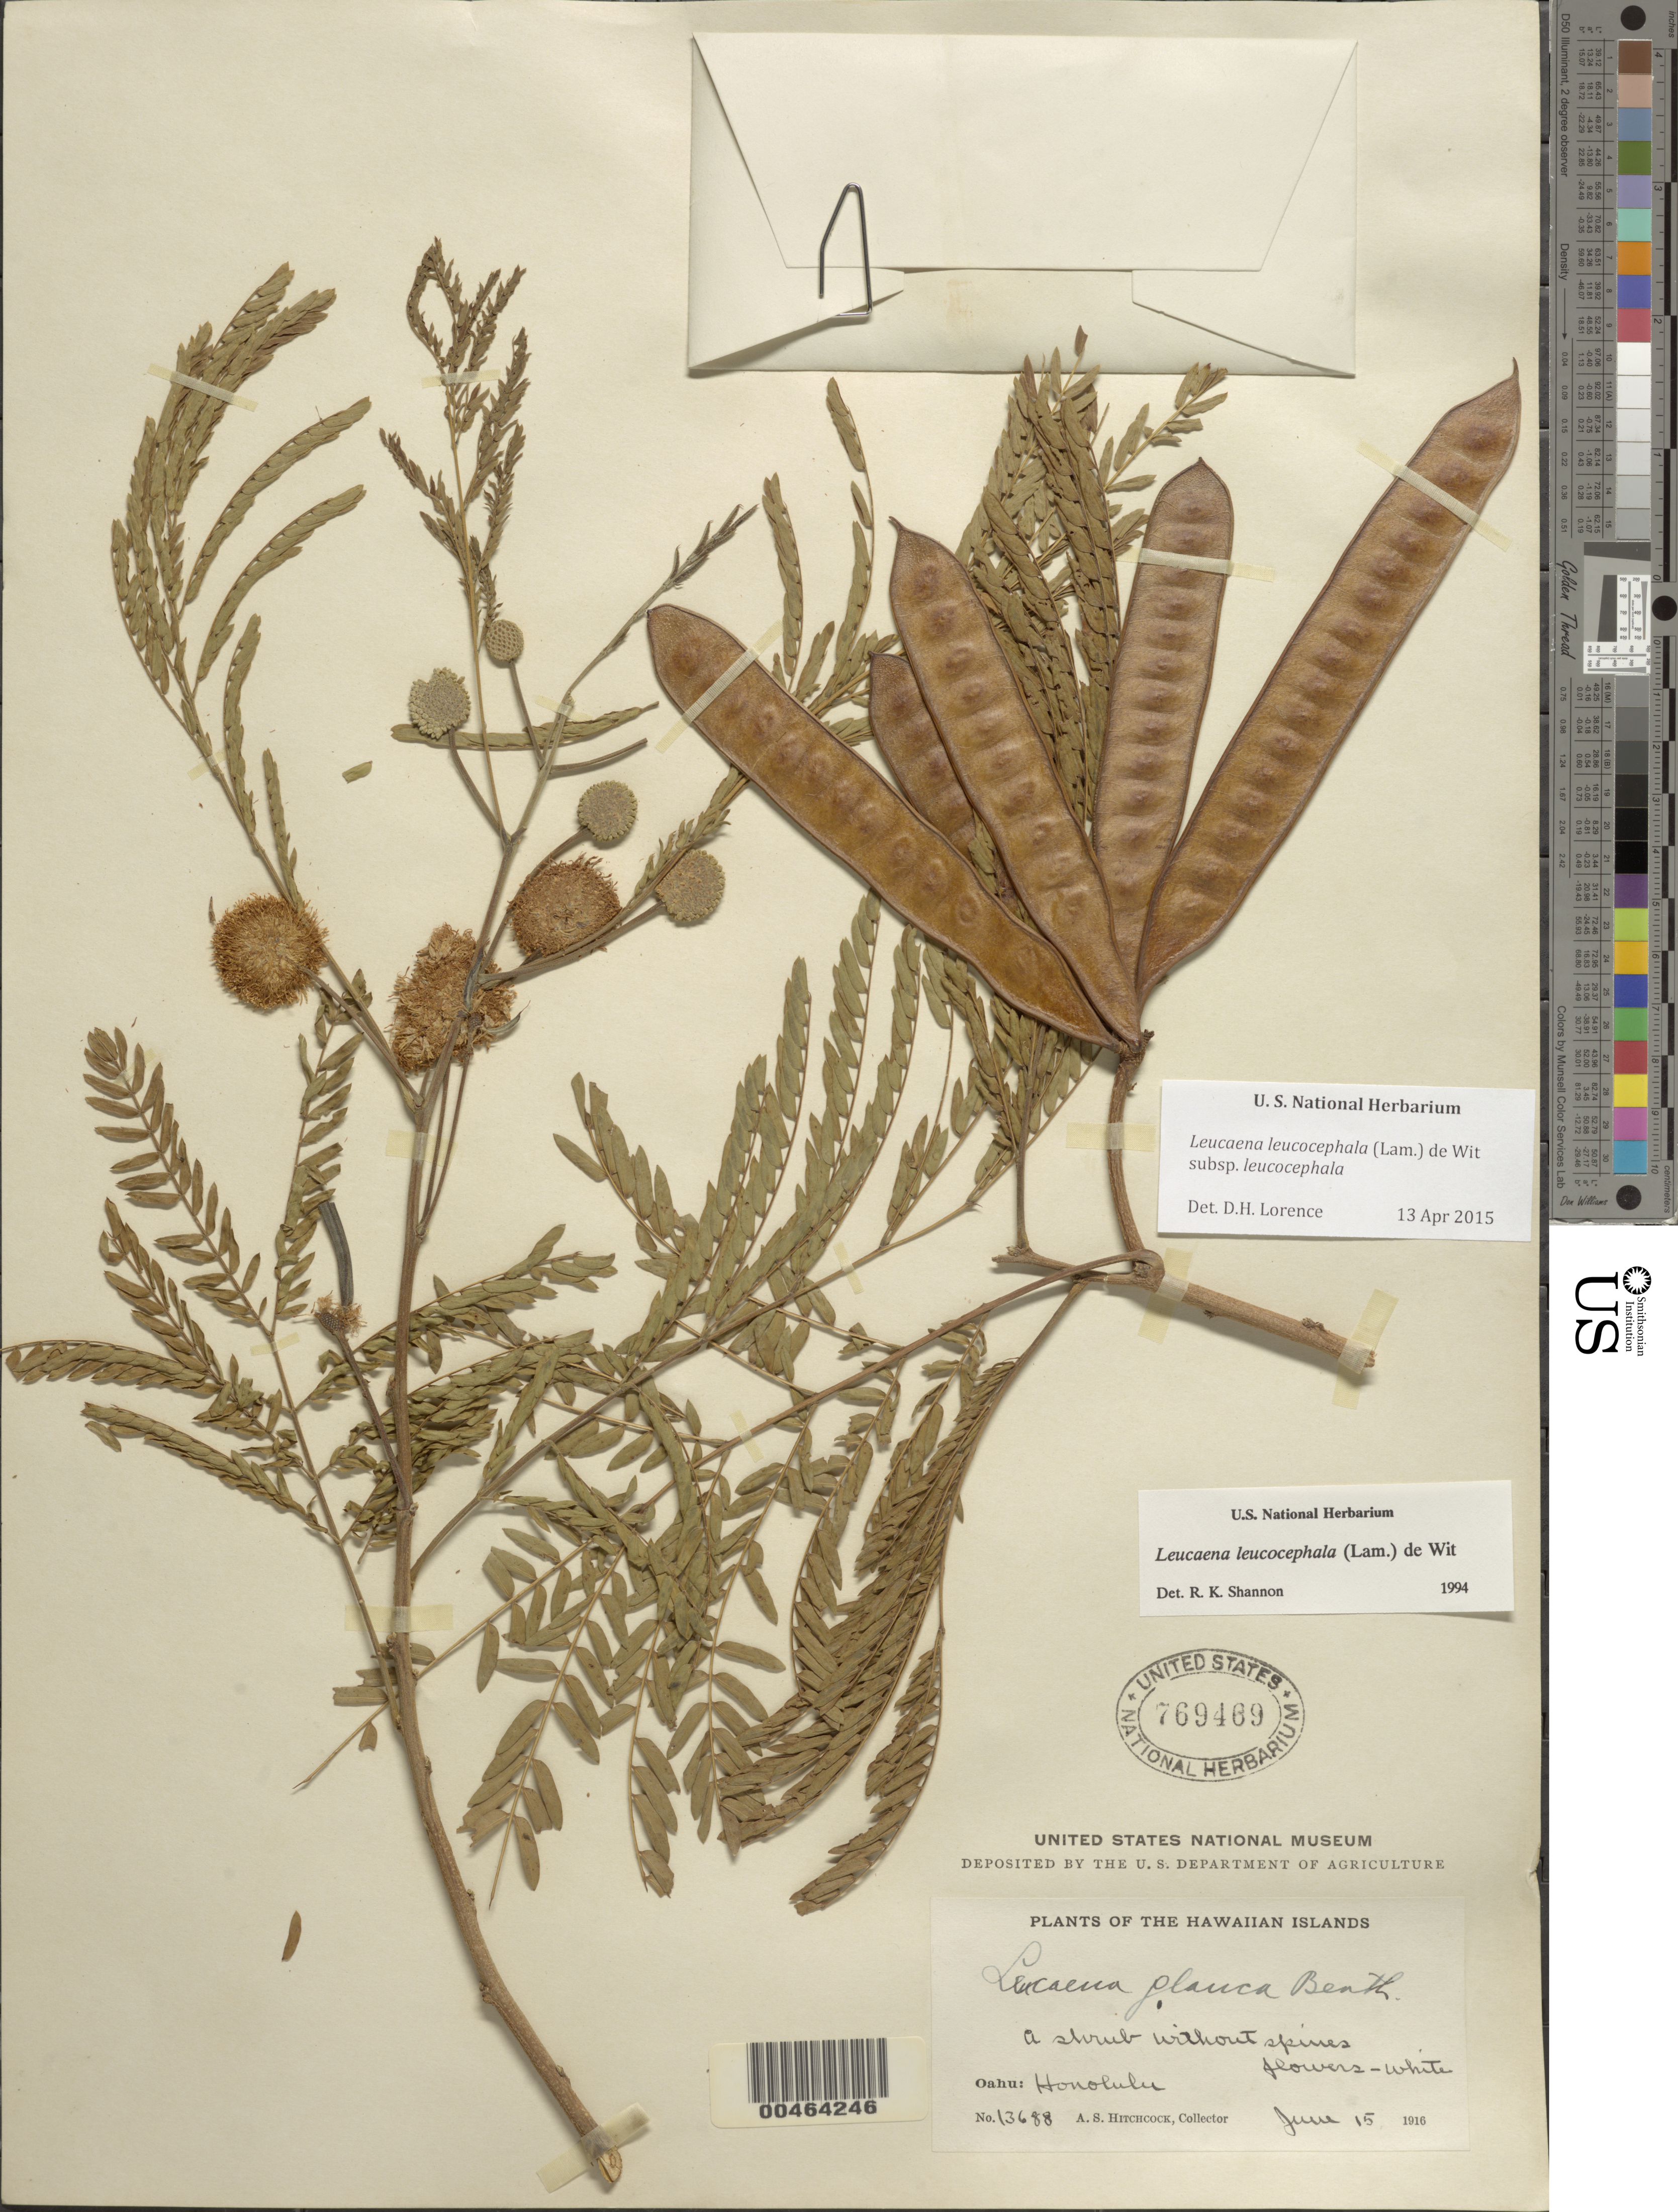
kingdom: Plantae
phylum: Tracheophyta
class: Magnoliopsida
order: Fabales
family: Fabaceae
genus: Leucaena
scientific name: Leucaena leucocephala subsp. leucocephala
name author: (Lam.) de Wit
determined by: Lorence, David H., (PTBG), National Tropical Botanical Garden (UNITED STATES)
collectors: A. S. Hitchcock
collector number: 13688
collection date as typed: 15 Jun 1916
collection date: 1916-06-15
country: United States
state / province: Hawaii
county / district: Honolulu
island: Oahu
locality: Honolulu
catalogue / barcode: US 769469